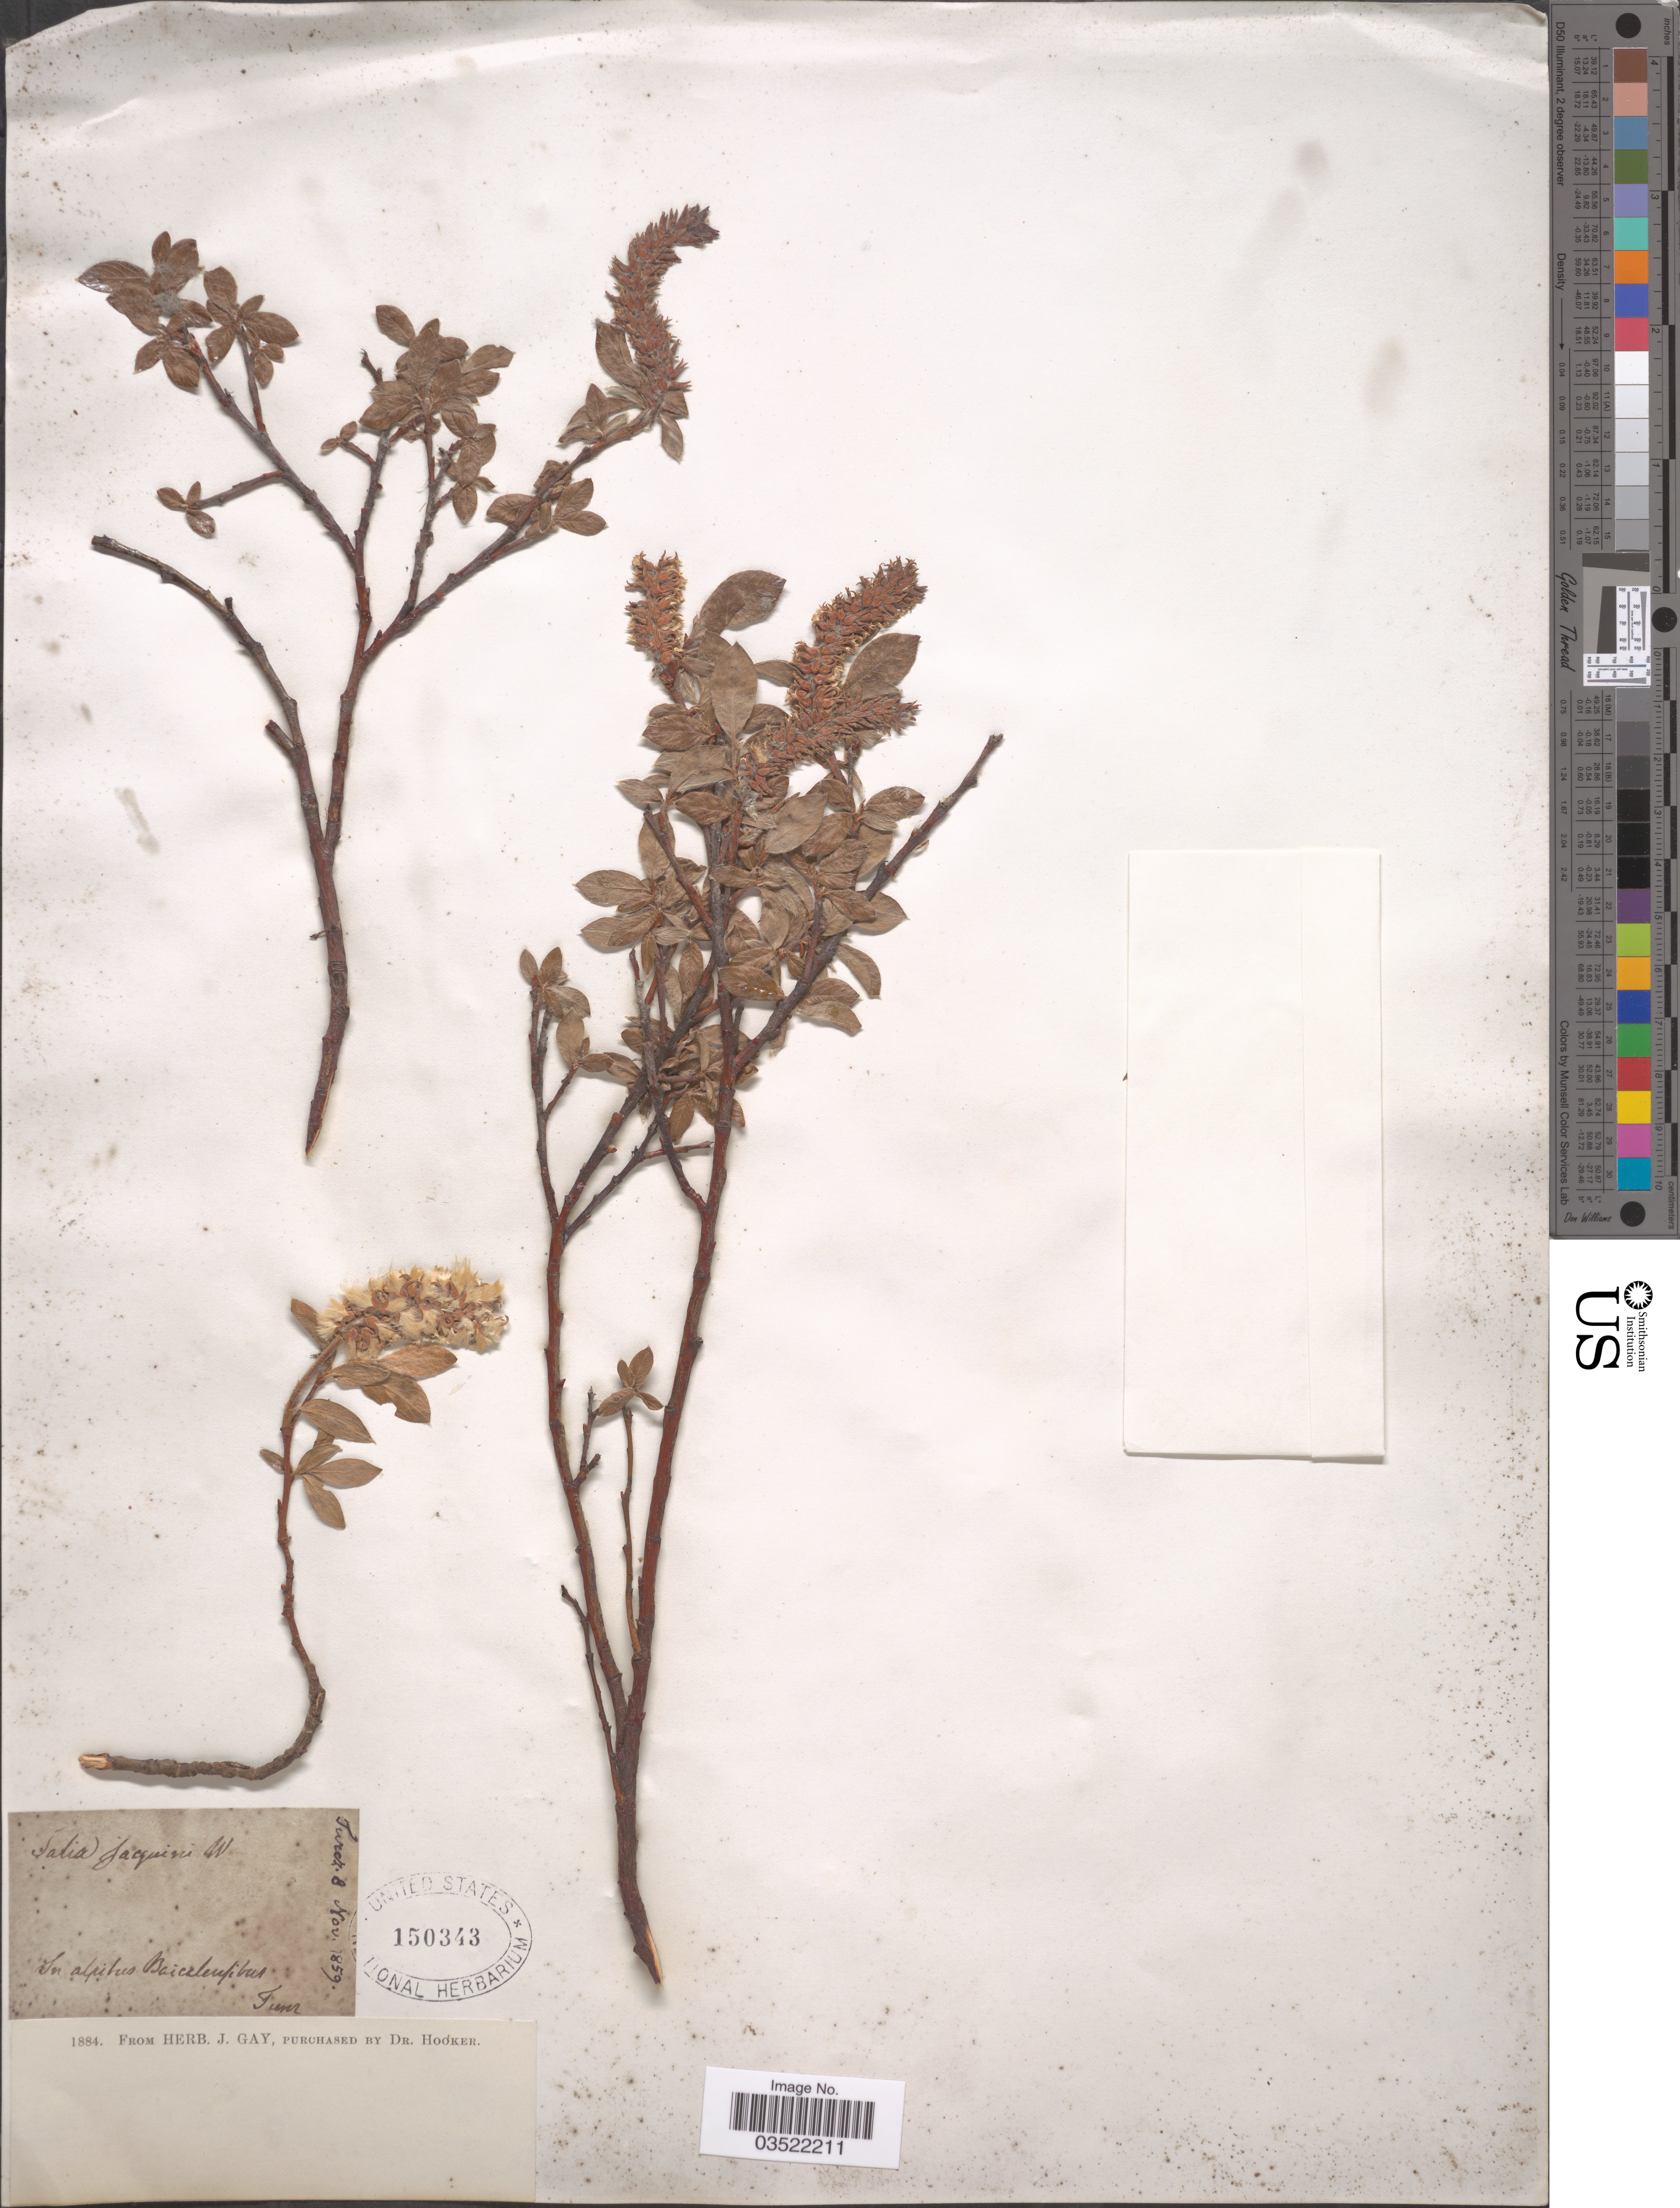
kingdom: Plantae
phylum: Tracheophyta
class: Magnoliopsida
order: Malpighiales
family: Salicaceae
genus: Salix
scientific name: Salix jacquinii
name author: Host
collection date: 1859-11-08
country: Russian Federation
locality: Turck. In alpibus Baicalensibus.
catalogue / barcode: US 150343